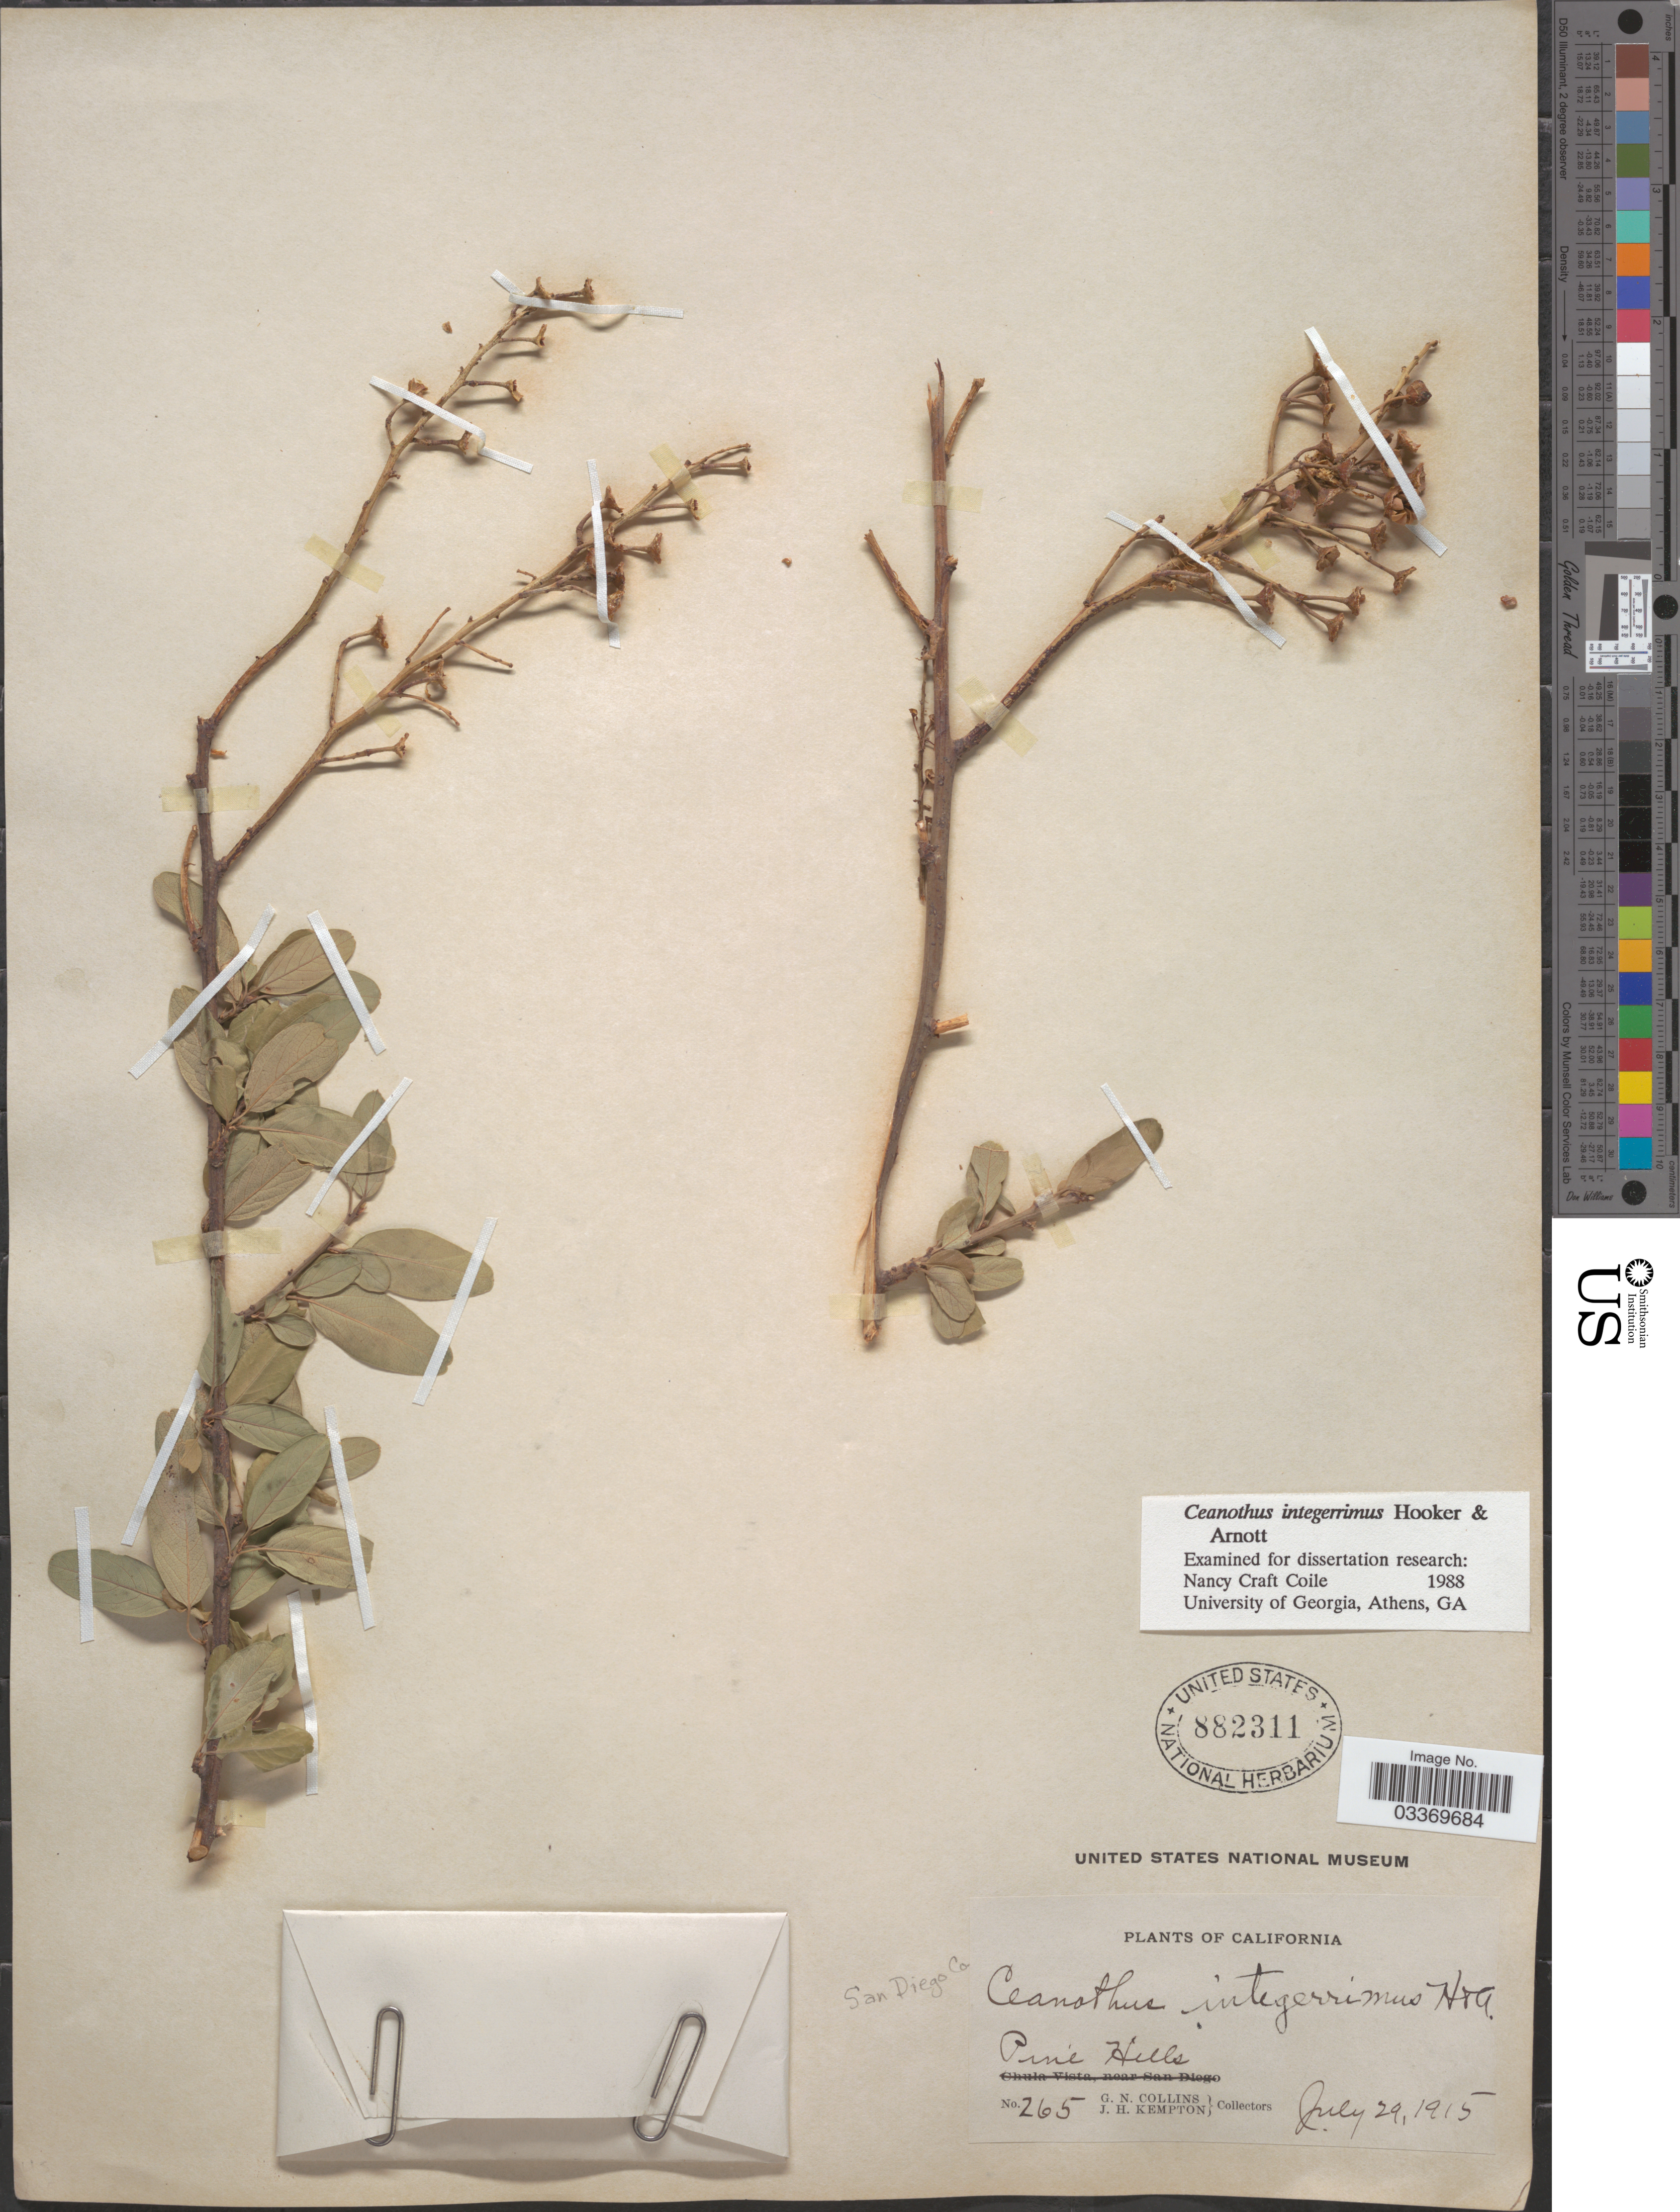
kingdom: Plantae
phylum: Tracheophyta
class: Magnoliopsida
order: Rosales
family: Rhamnaceae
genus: Ceanothus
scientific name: Ceanothus integerrimus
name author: Hook. & Arn.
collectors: G. Collins & J. H. Kempton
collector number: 265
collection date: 1915-07-29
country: United States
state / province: California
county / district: San Diego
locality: Pine Hills. San Diego Co.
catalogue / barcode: US 882311